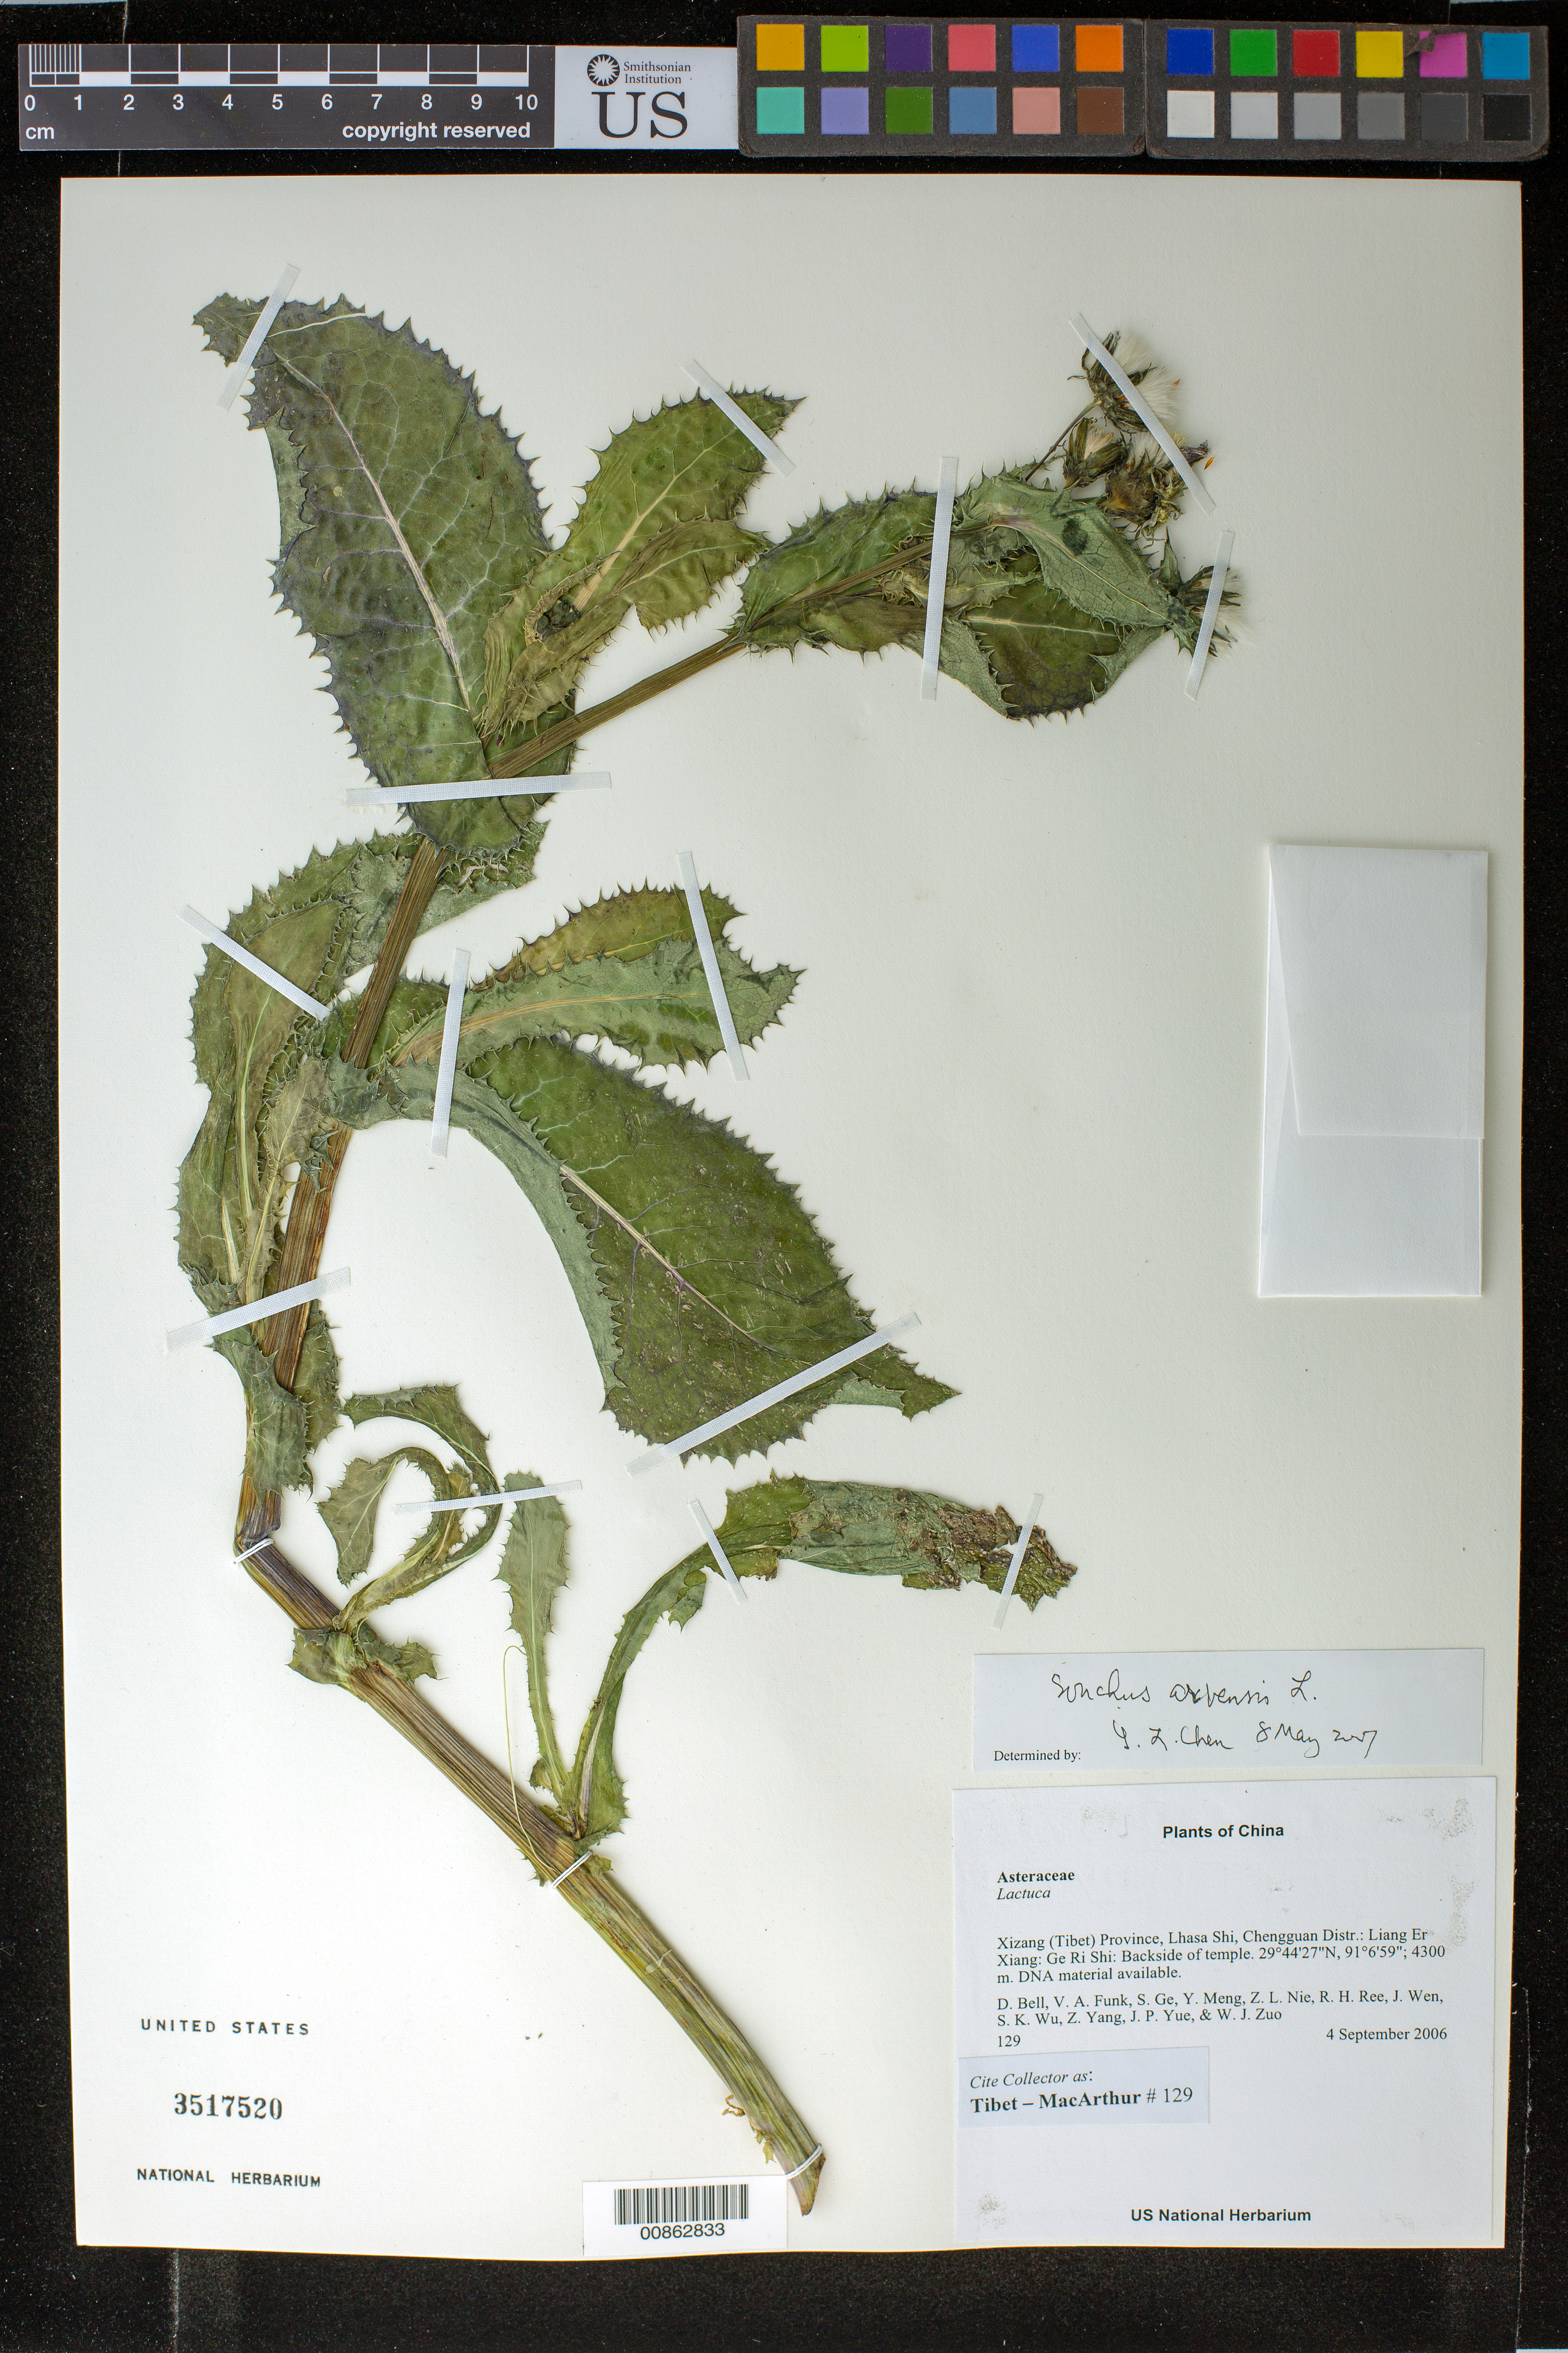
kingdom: Plantae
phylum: Tracheophyta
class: Magnoliopsida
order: Asterales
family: Asteraceae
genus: Sonchus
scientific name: Sonchus arvensis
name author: L.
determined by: Yilin Chen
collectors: Tibet-MacArthur, D. A. Bell, V. Funk, S. Ge, Y. Meng, Z. Nie, R. Ree, J. Wen, S. K. Wu, Z. Yang, J. Yue & W. Zuo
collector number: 129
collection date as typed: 04 Sep 2006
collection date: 2006-09-04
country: China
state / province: Xizang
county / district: Lhasa Shi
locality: Chengguan Distr.: Liang Er Xiang: Ge Ri Shi. Backside of temple.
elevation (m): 4300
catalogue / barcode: US 3517520